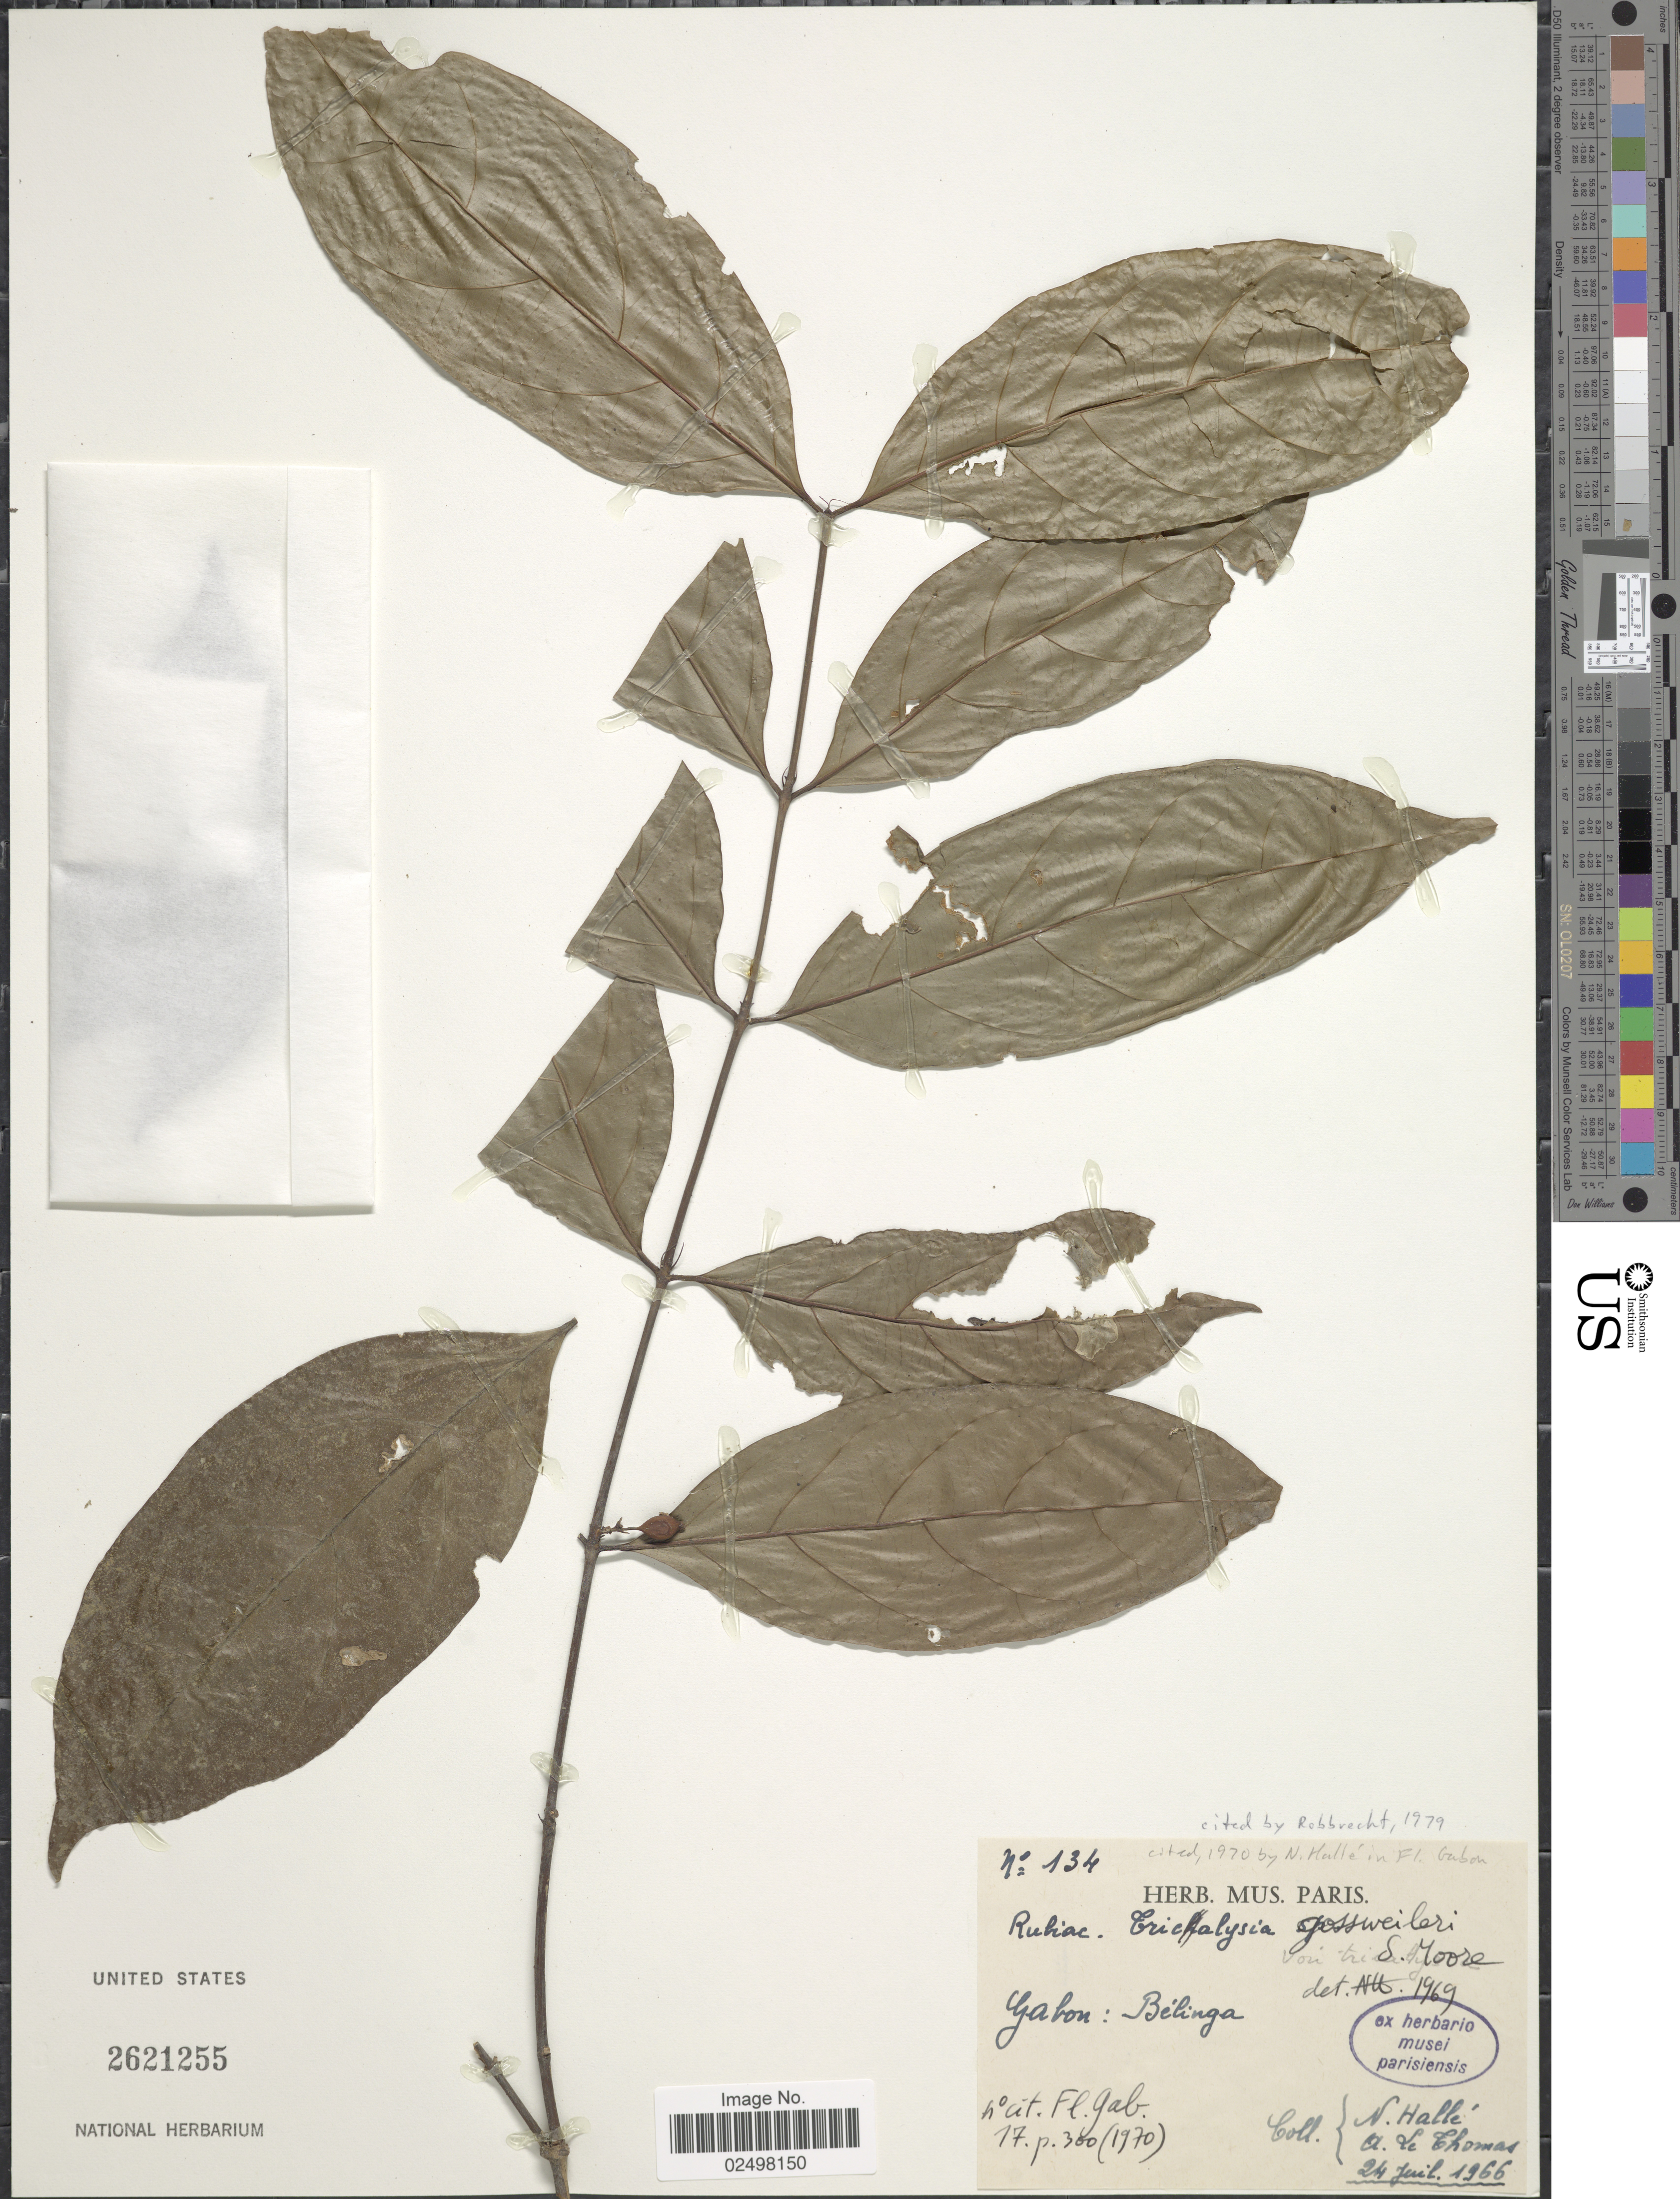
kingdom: Plantae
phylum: Tracheophyta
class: Magnoliopsida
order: Gentianales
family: Rubiaceae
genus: Tricalysia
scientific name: Tricalysia gossweileri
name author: S. Moore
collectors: N. Hallé & A. Le Thomas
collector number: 134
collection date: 1966-07-24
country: Gabon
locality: Belinga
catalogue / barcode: US 261255